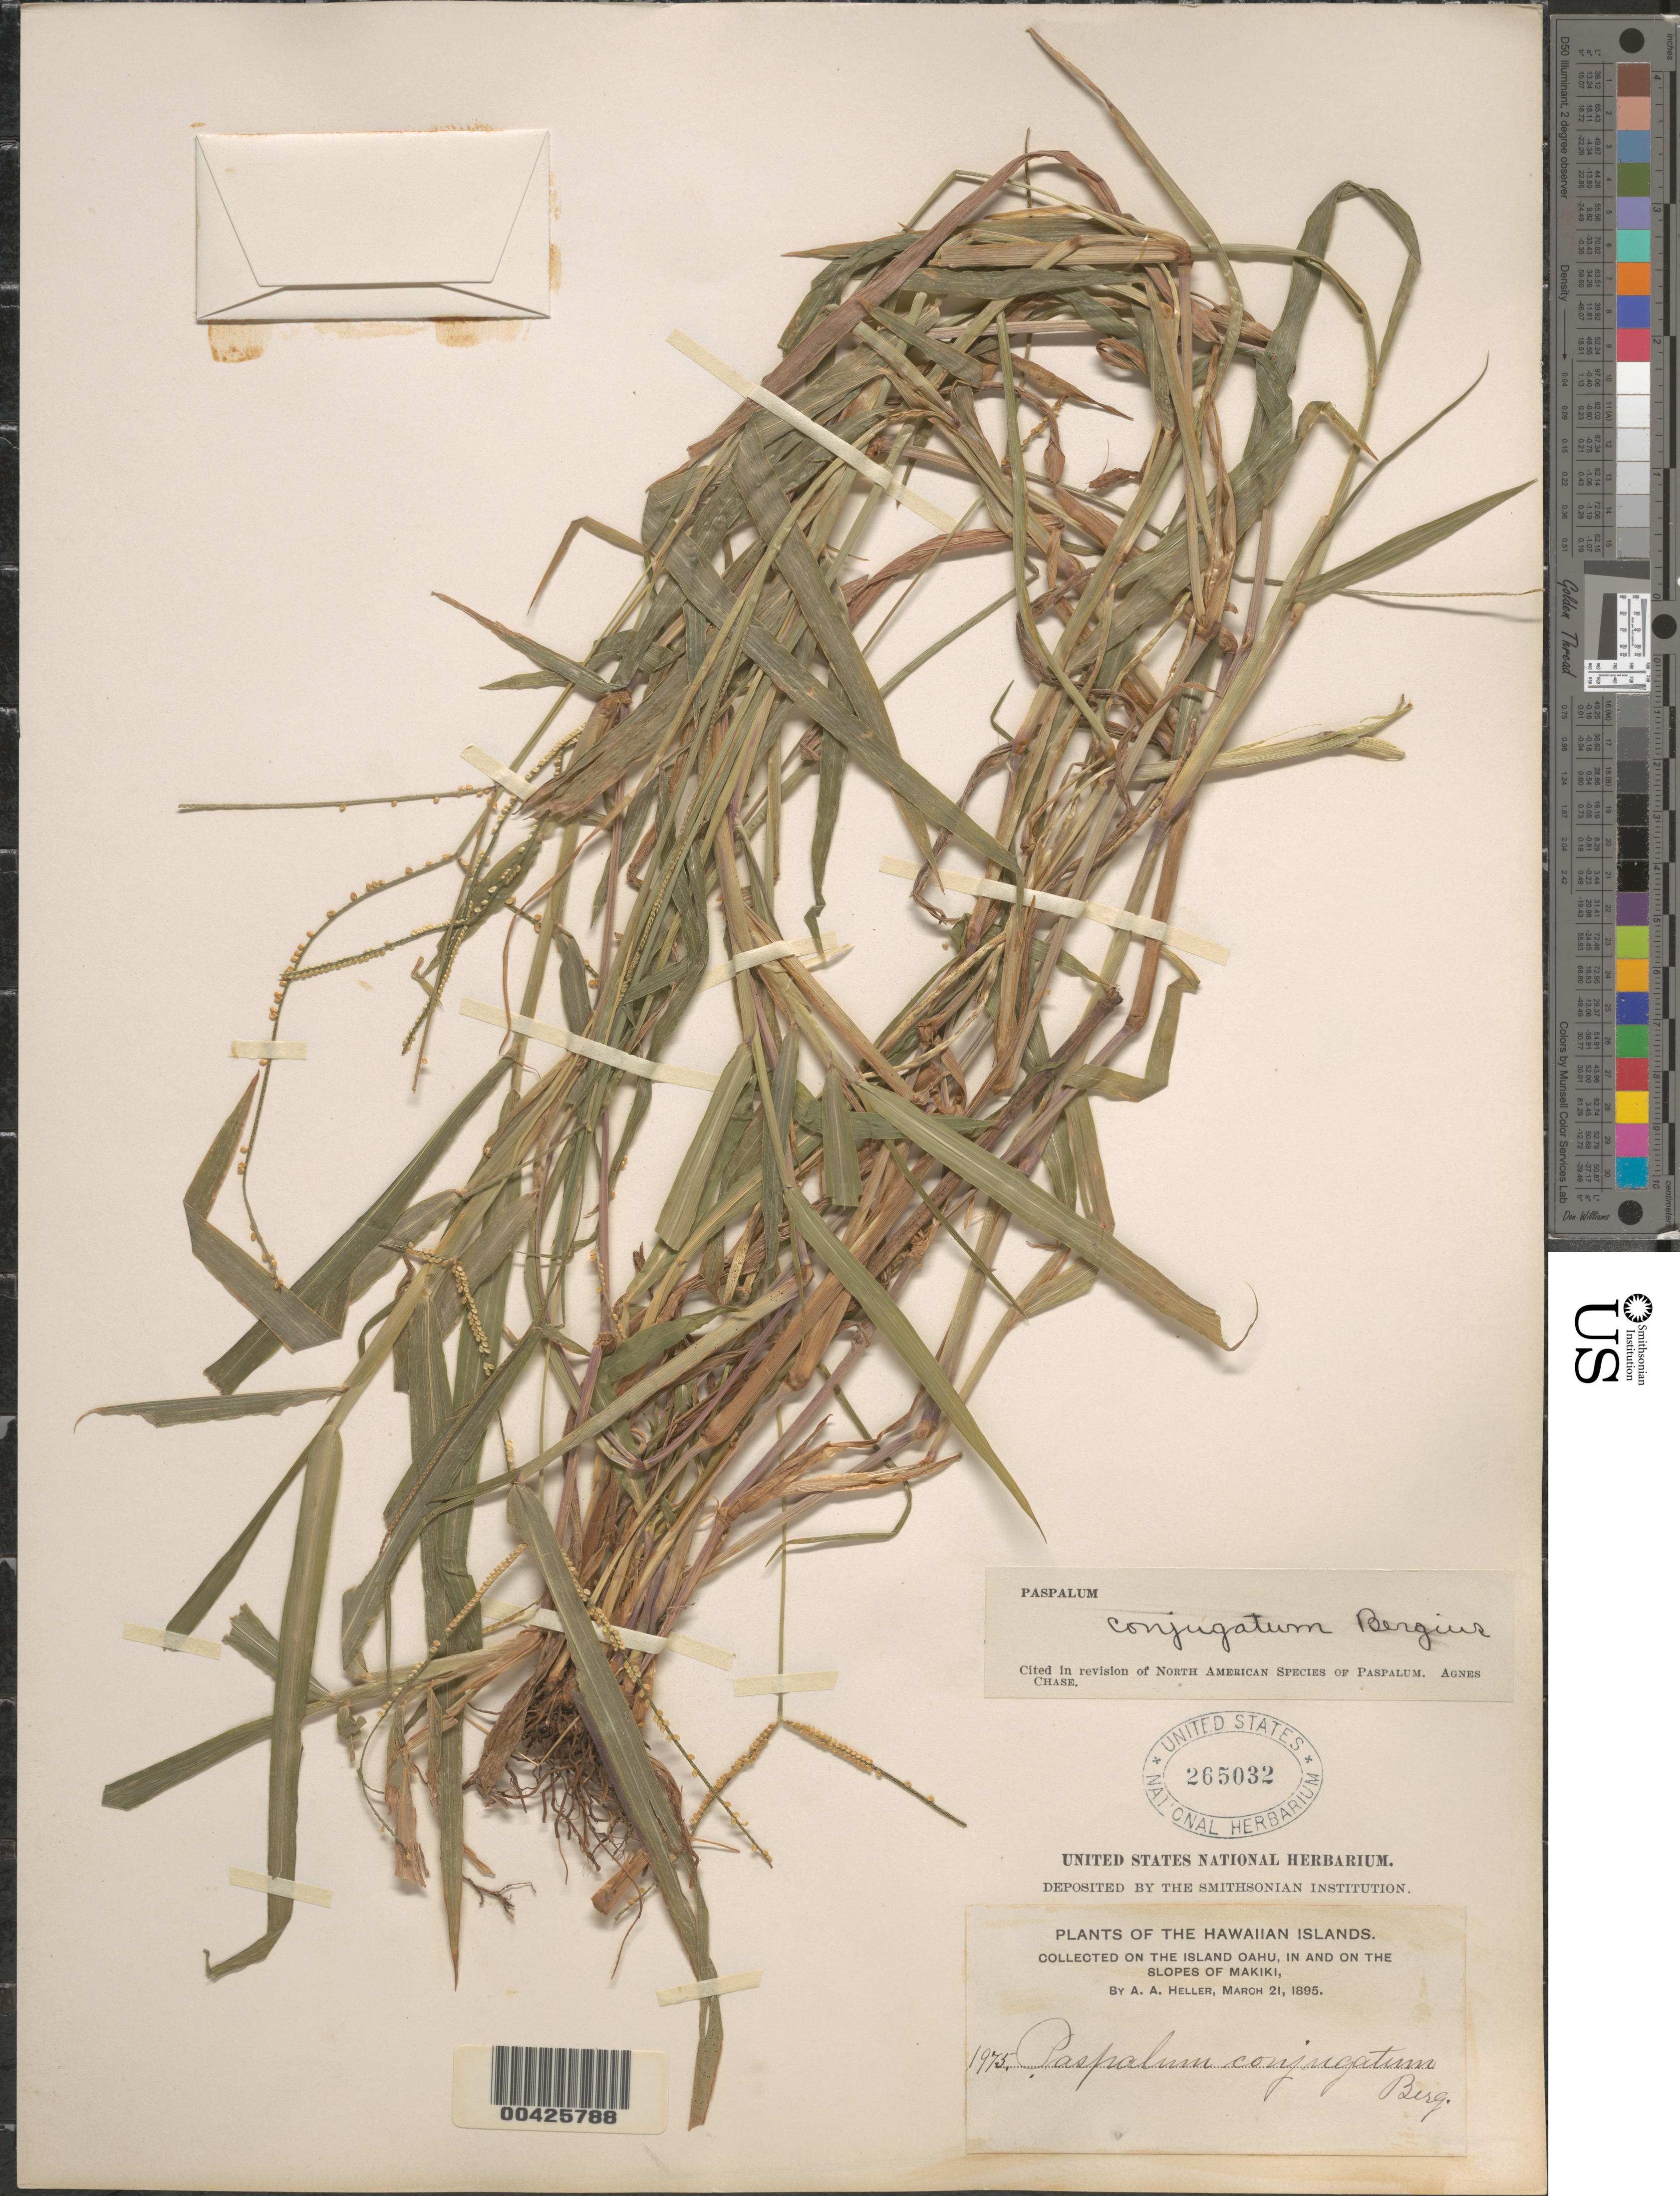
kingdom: Plantae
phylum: Tracheophyta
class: Liliopsida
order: Poales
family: Poaceae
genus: Paspalum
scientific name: Paspalum conjugatum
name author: P.J. Bergius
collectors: A. A. Heller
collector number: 1975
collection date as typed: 21 Mar 1895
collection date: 1895-03-21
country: United States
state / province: Hawaii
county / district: Honolulu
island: Oahu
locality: In and on the slopes of Makiki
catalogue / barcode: US 265032